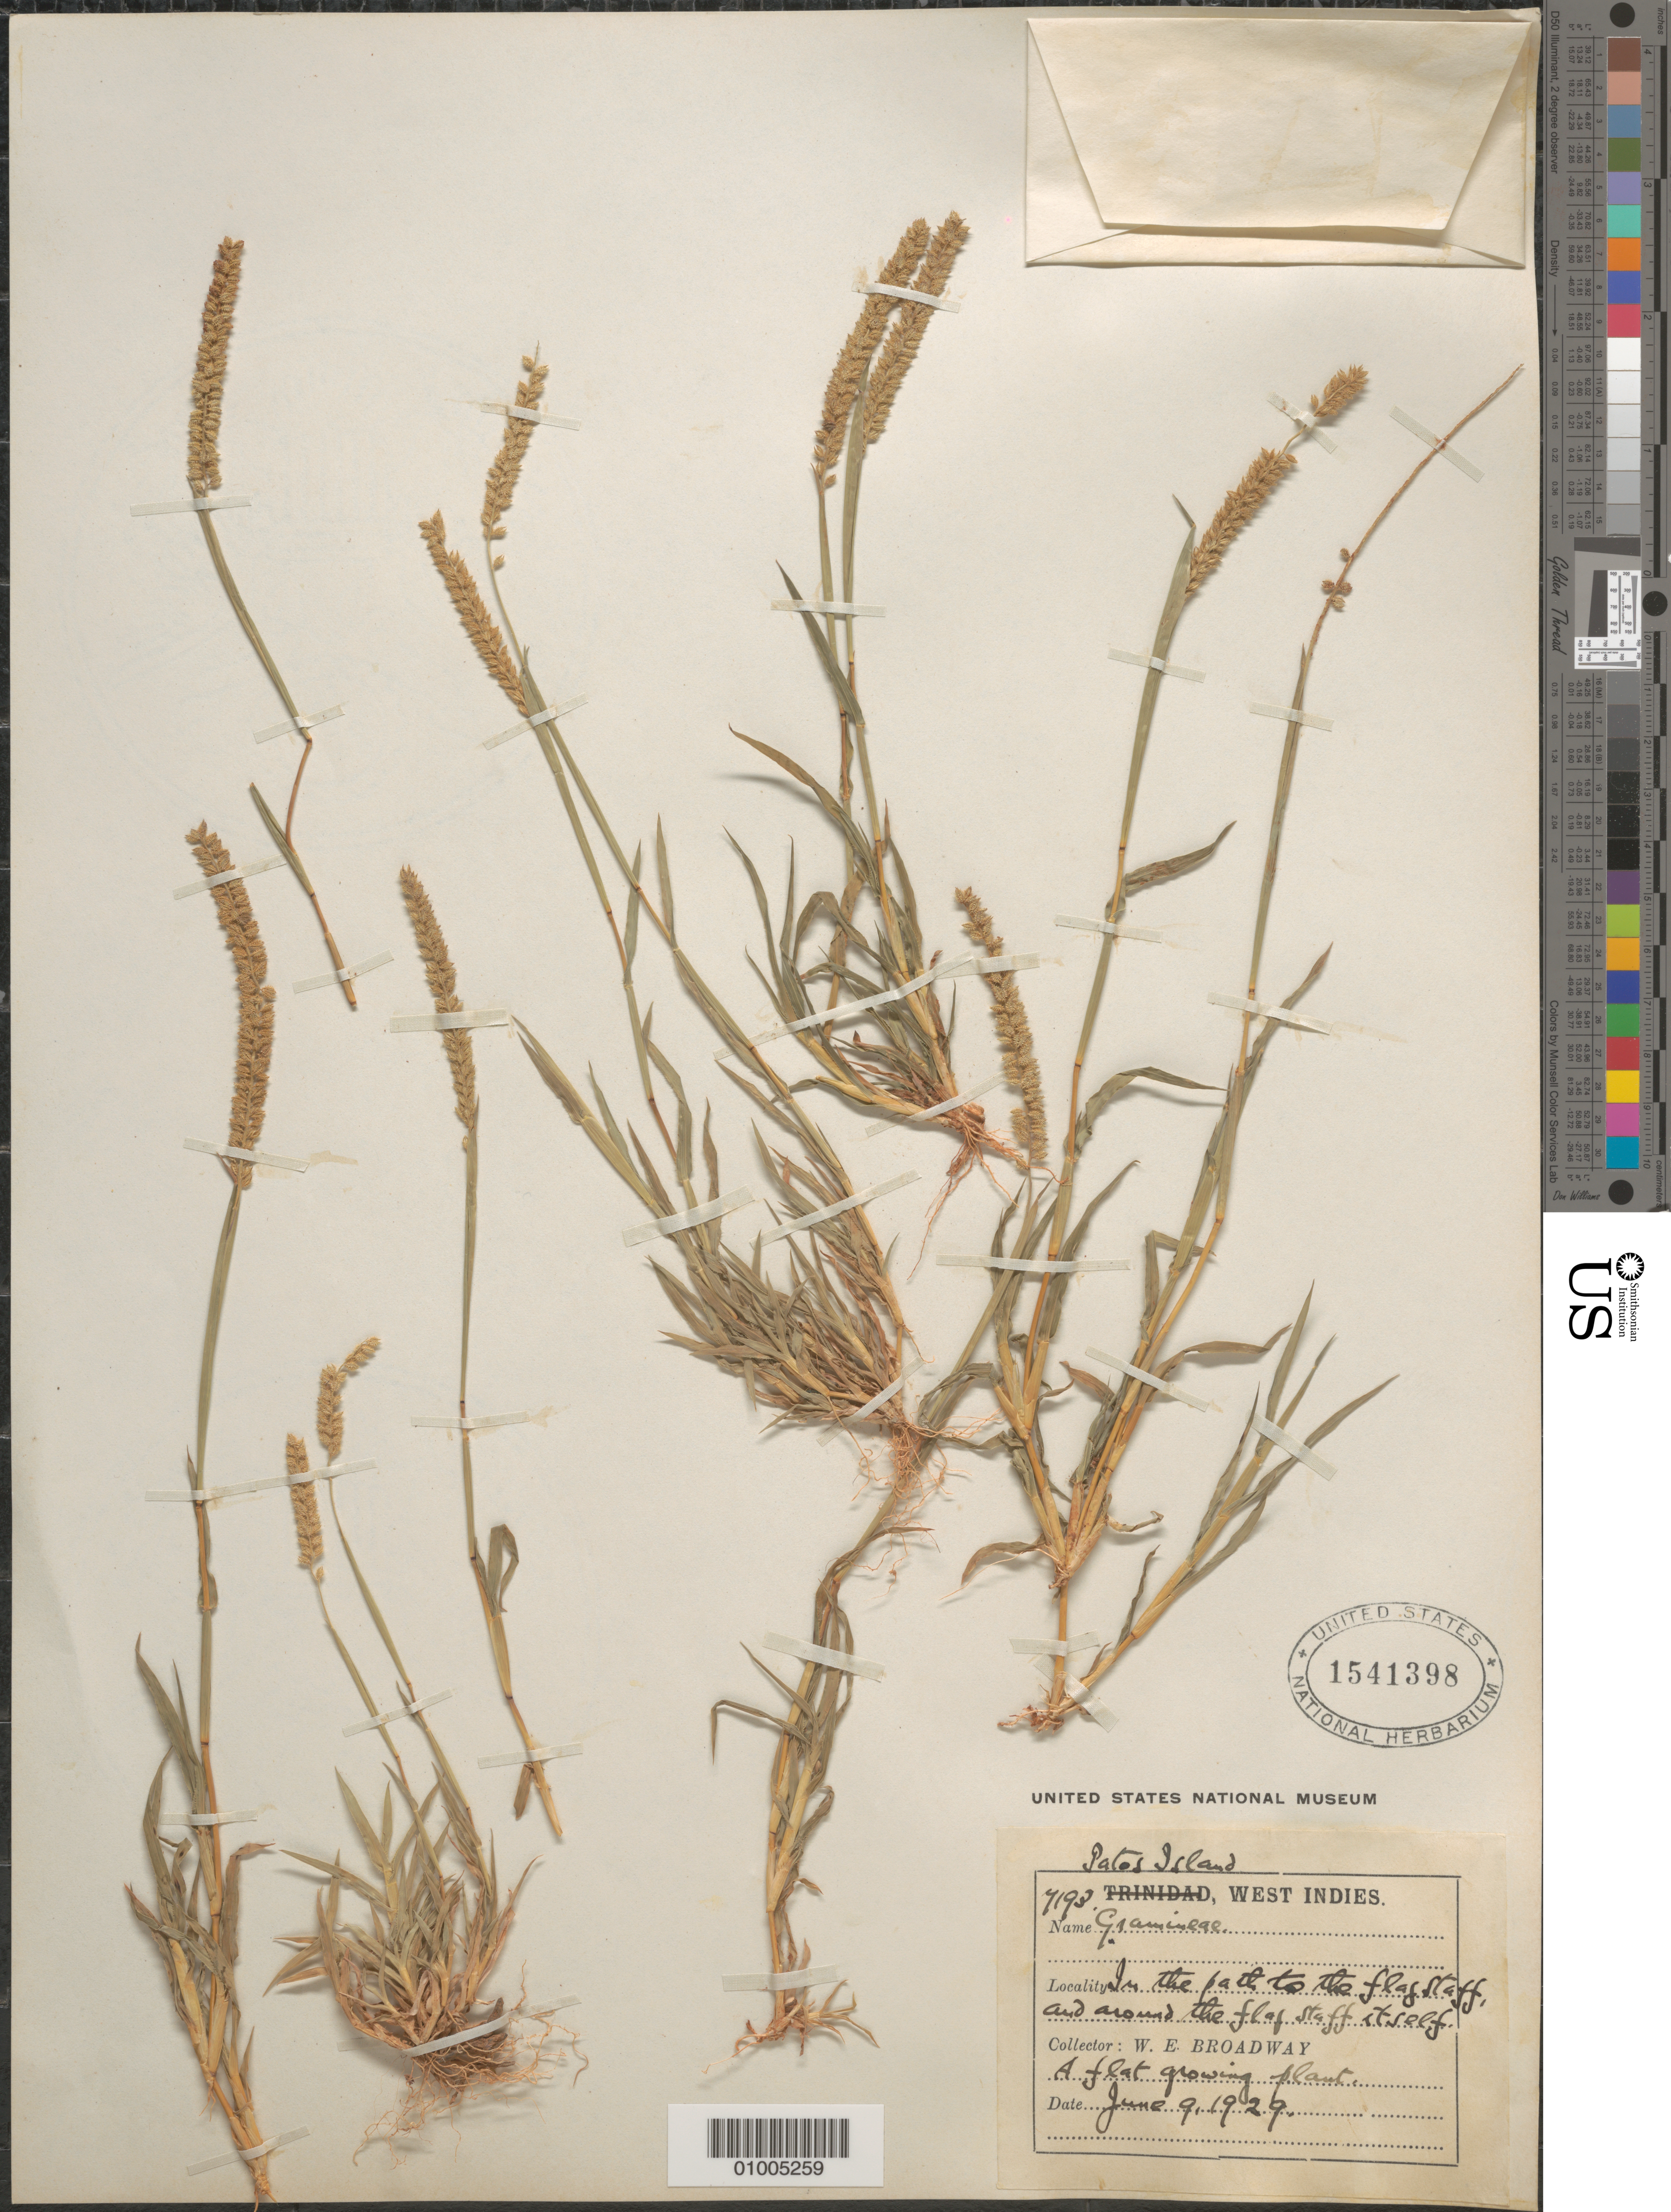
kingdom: Plantae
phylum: Tracheophyta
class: Liliopsida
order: Poales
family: Poaceae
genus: Tragus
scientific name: Tragus berteronianus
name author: Schult.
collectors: W. E. Broadway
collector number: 7193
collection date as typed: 09 Jun 1929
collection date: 1929-06-09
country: Trinidad and Tobago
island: Patos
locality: In the path to the flagstaff, and around the flag staff itself. A flat growing plant.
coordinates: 0 N, 0 E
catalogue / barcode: US 1541398